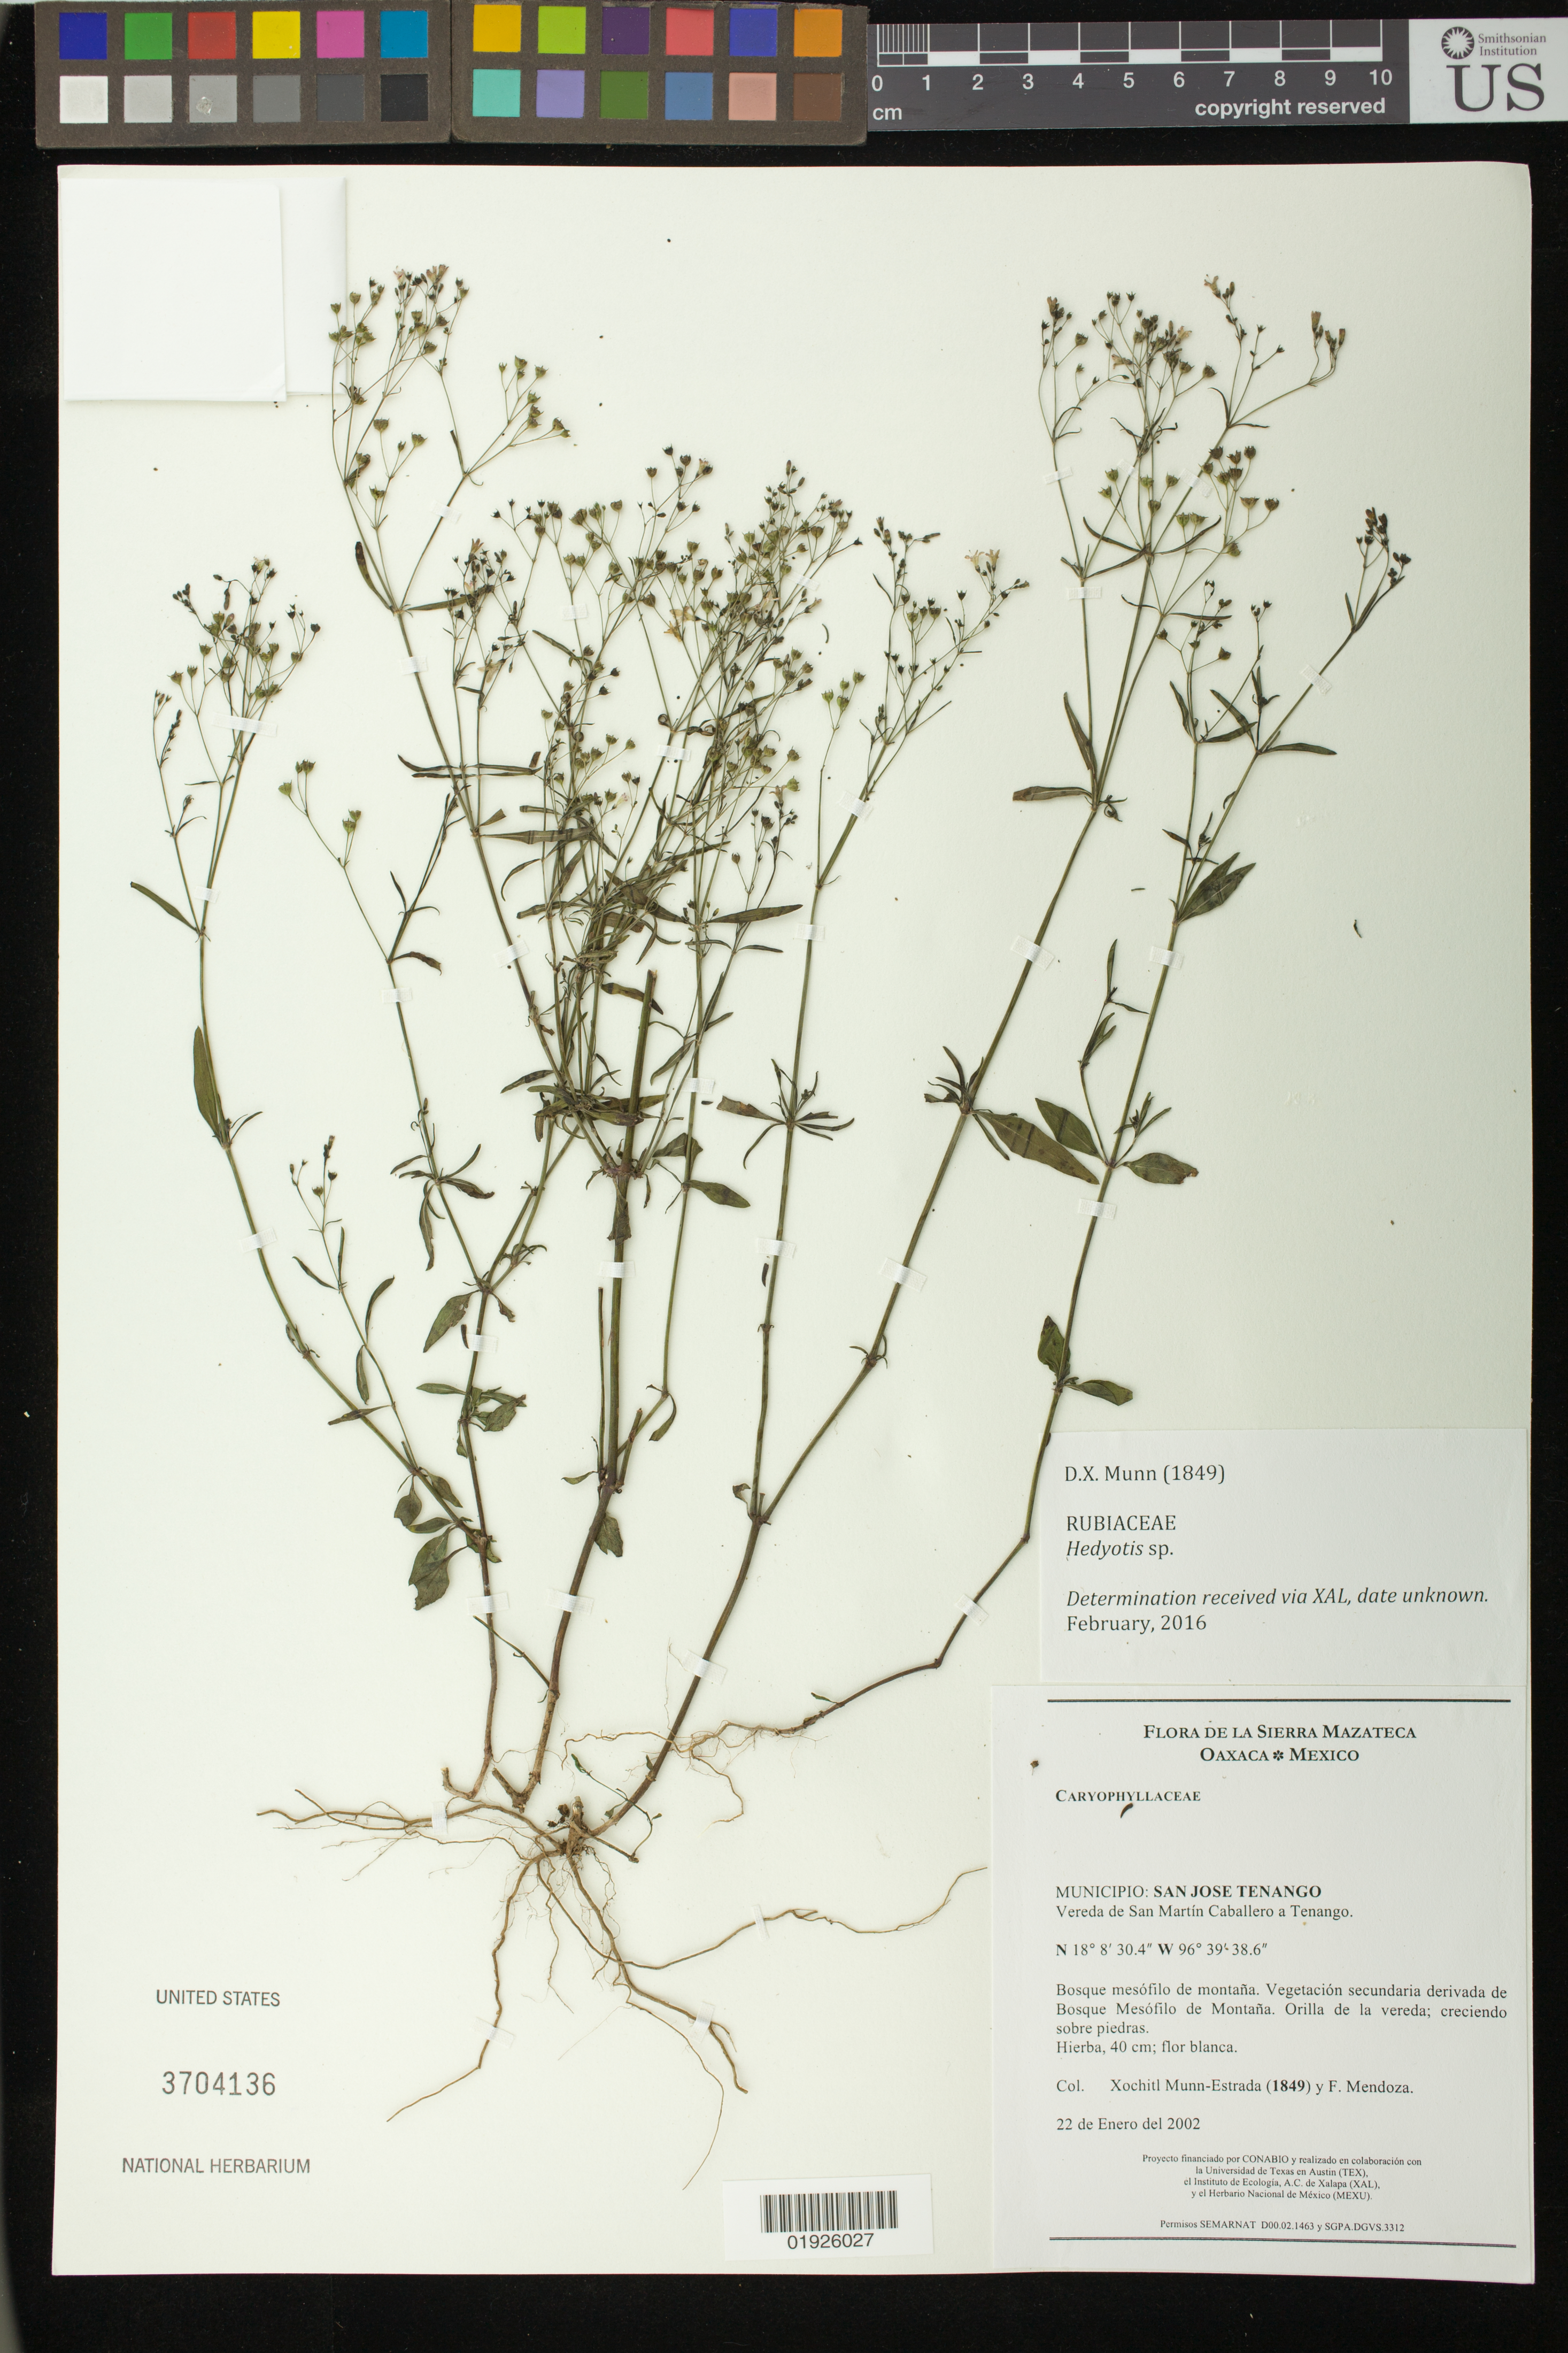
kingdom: Plantae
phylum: Tracheophyta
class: Magnoliopsida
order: Gentianales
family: Rubiaceae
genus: Oldenlandia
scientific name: Oldenlandia microtheca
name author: (Cham. & Schltdl.) DC.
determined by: Strong, Mark T., (BOT), Smithsonian Institution - National Museum of Natural History (UNITED STATES)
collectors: X. Munn-Estrada & F. Mendoza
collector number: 1849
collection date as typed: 22 de Enero del 2002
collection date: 2002-01-22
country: Mexico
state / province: Oaxaca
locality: San Jose Tenango, Vereda de San Martin Caballero a Tenango.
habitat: Bosque mesofilo de montana.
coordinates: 18 8 30.4 N, 96 39 38.6 W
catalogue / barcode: US 3704136